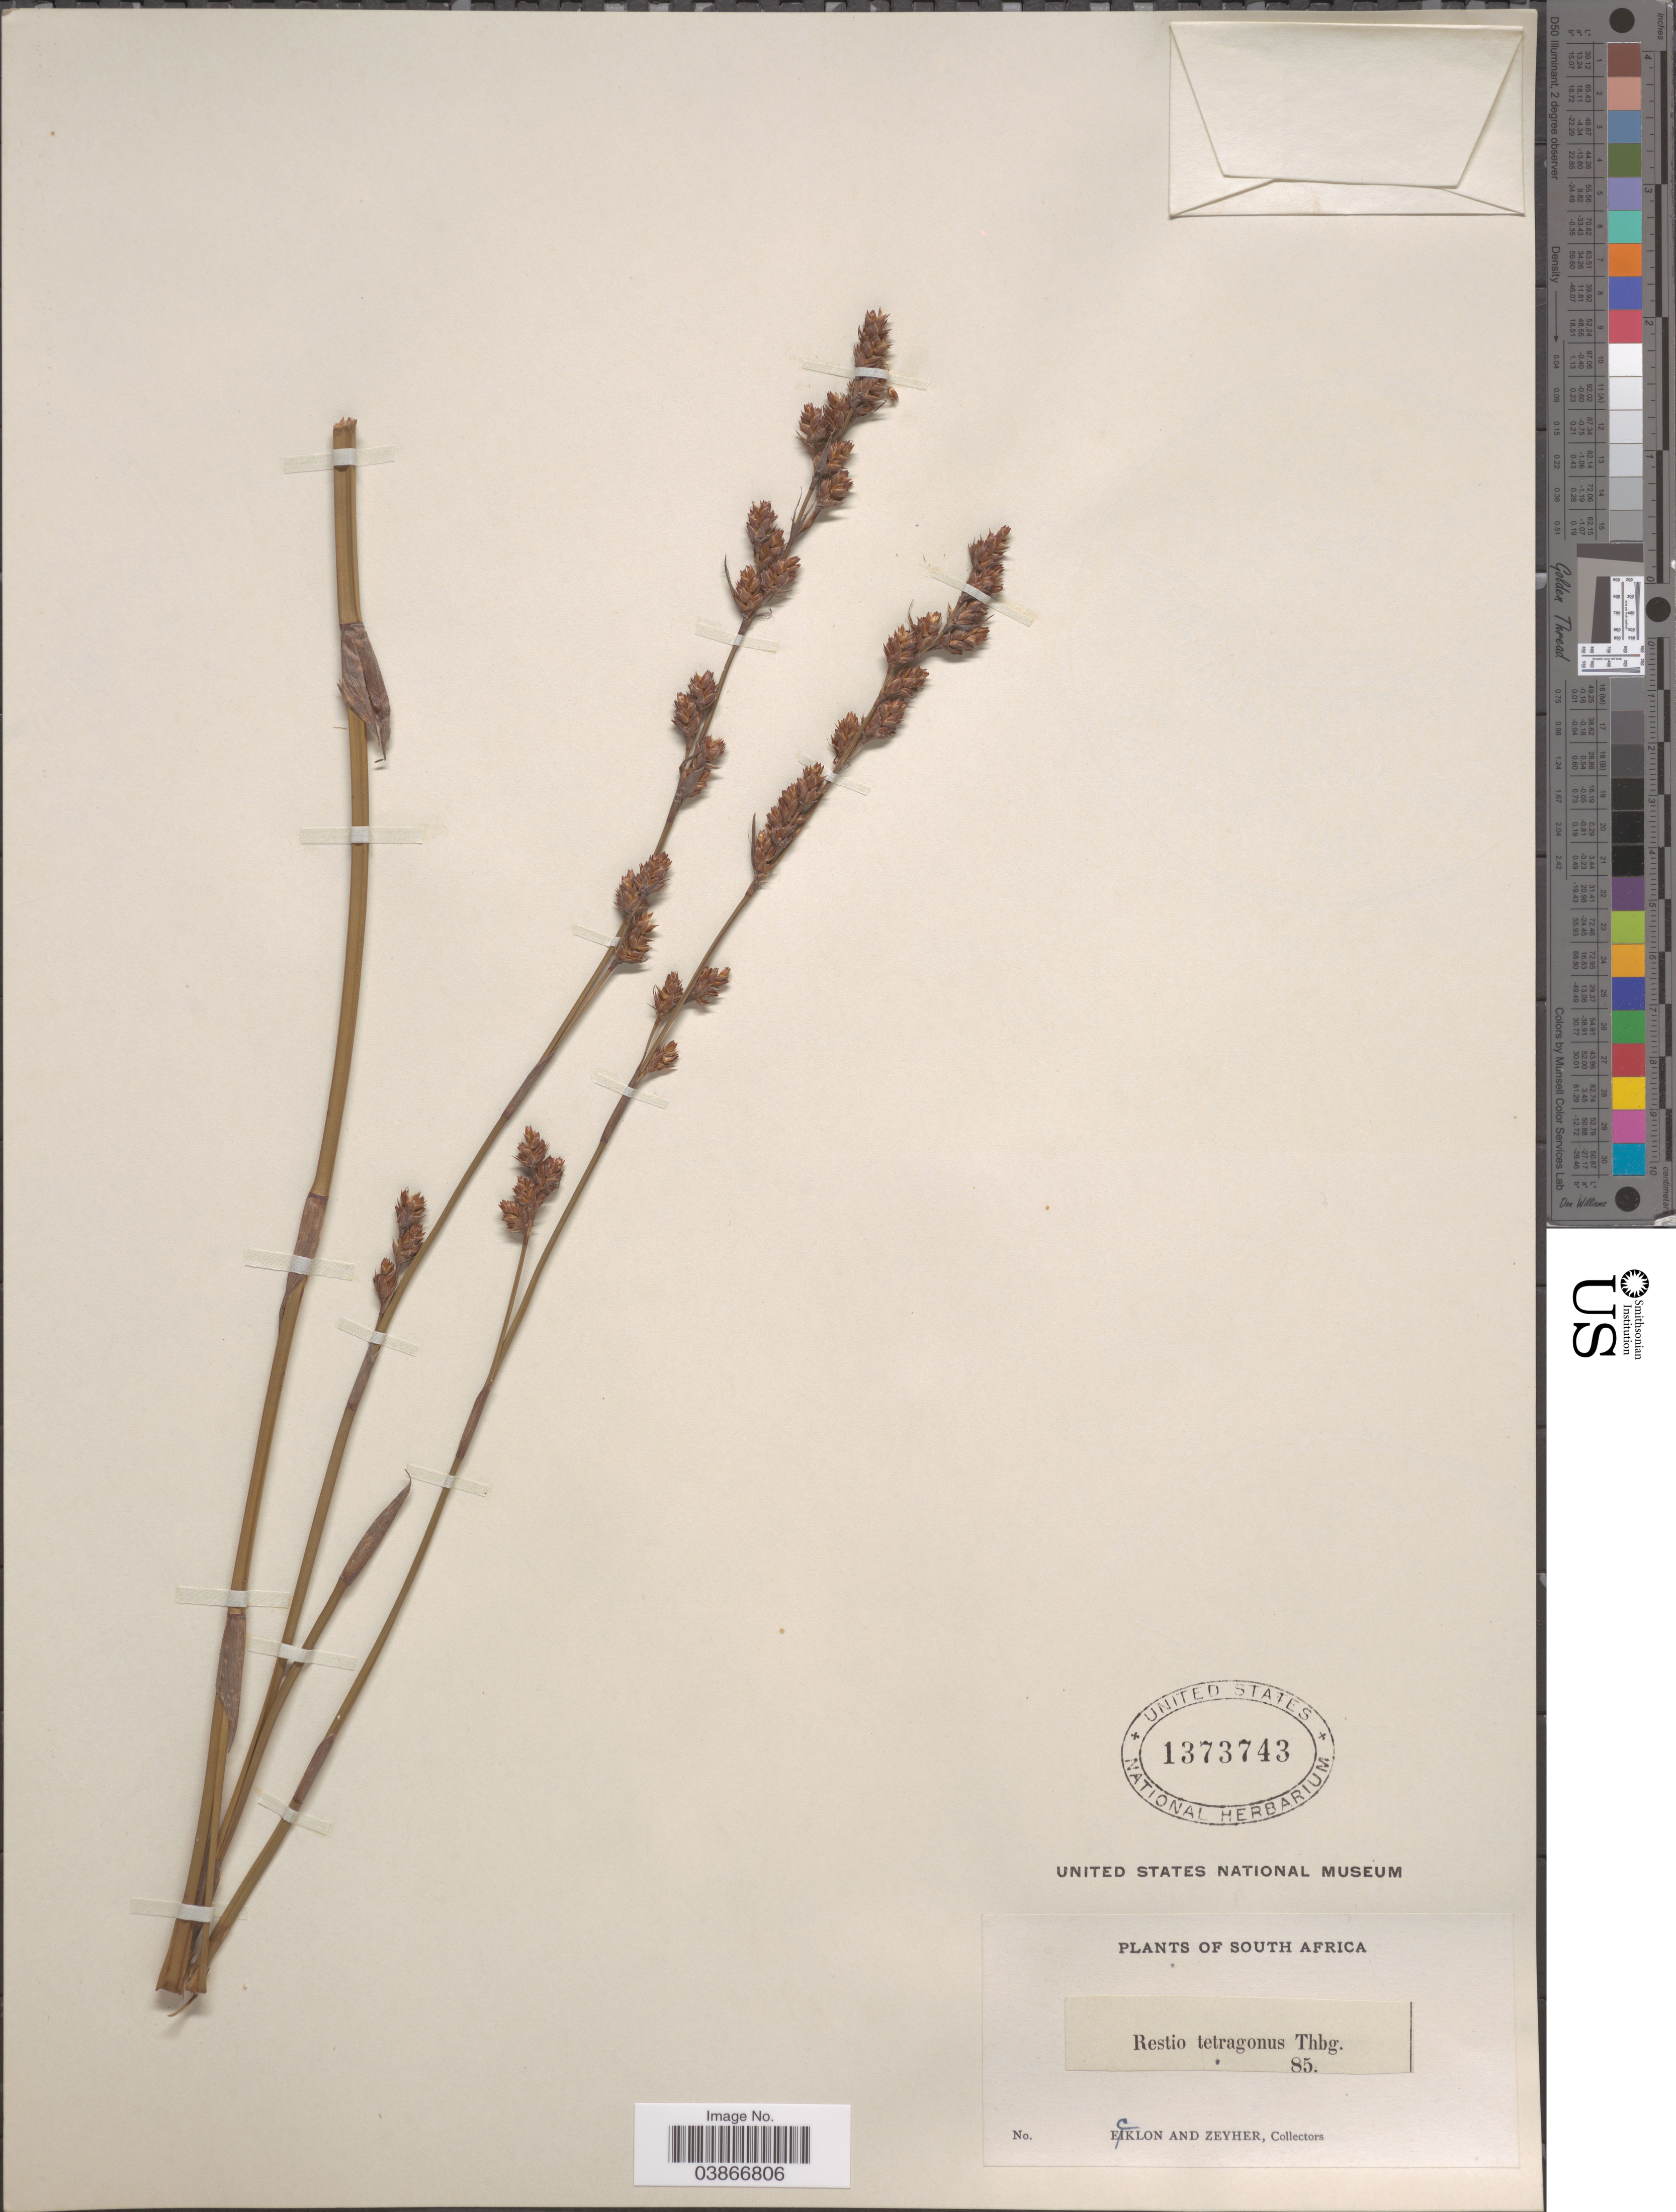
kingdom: Plantae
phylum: Tracheophyta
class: Liliopsida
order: Poales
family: Restionaceae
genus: Restio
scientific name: Restio tetragonus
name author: Thunb.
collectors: -. Ecklon & -. Zeyher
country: South Africa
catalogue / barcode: US 1373743